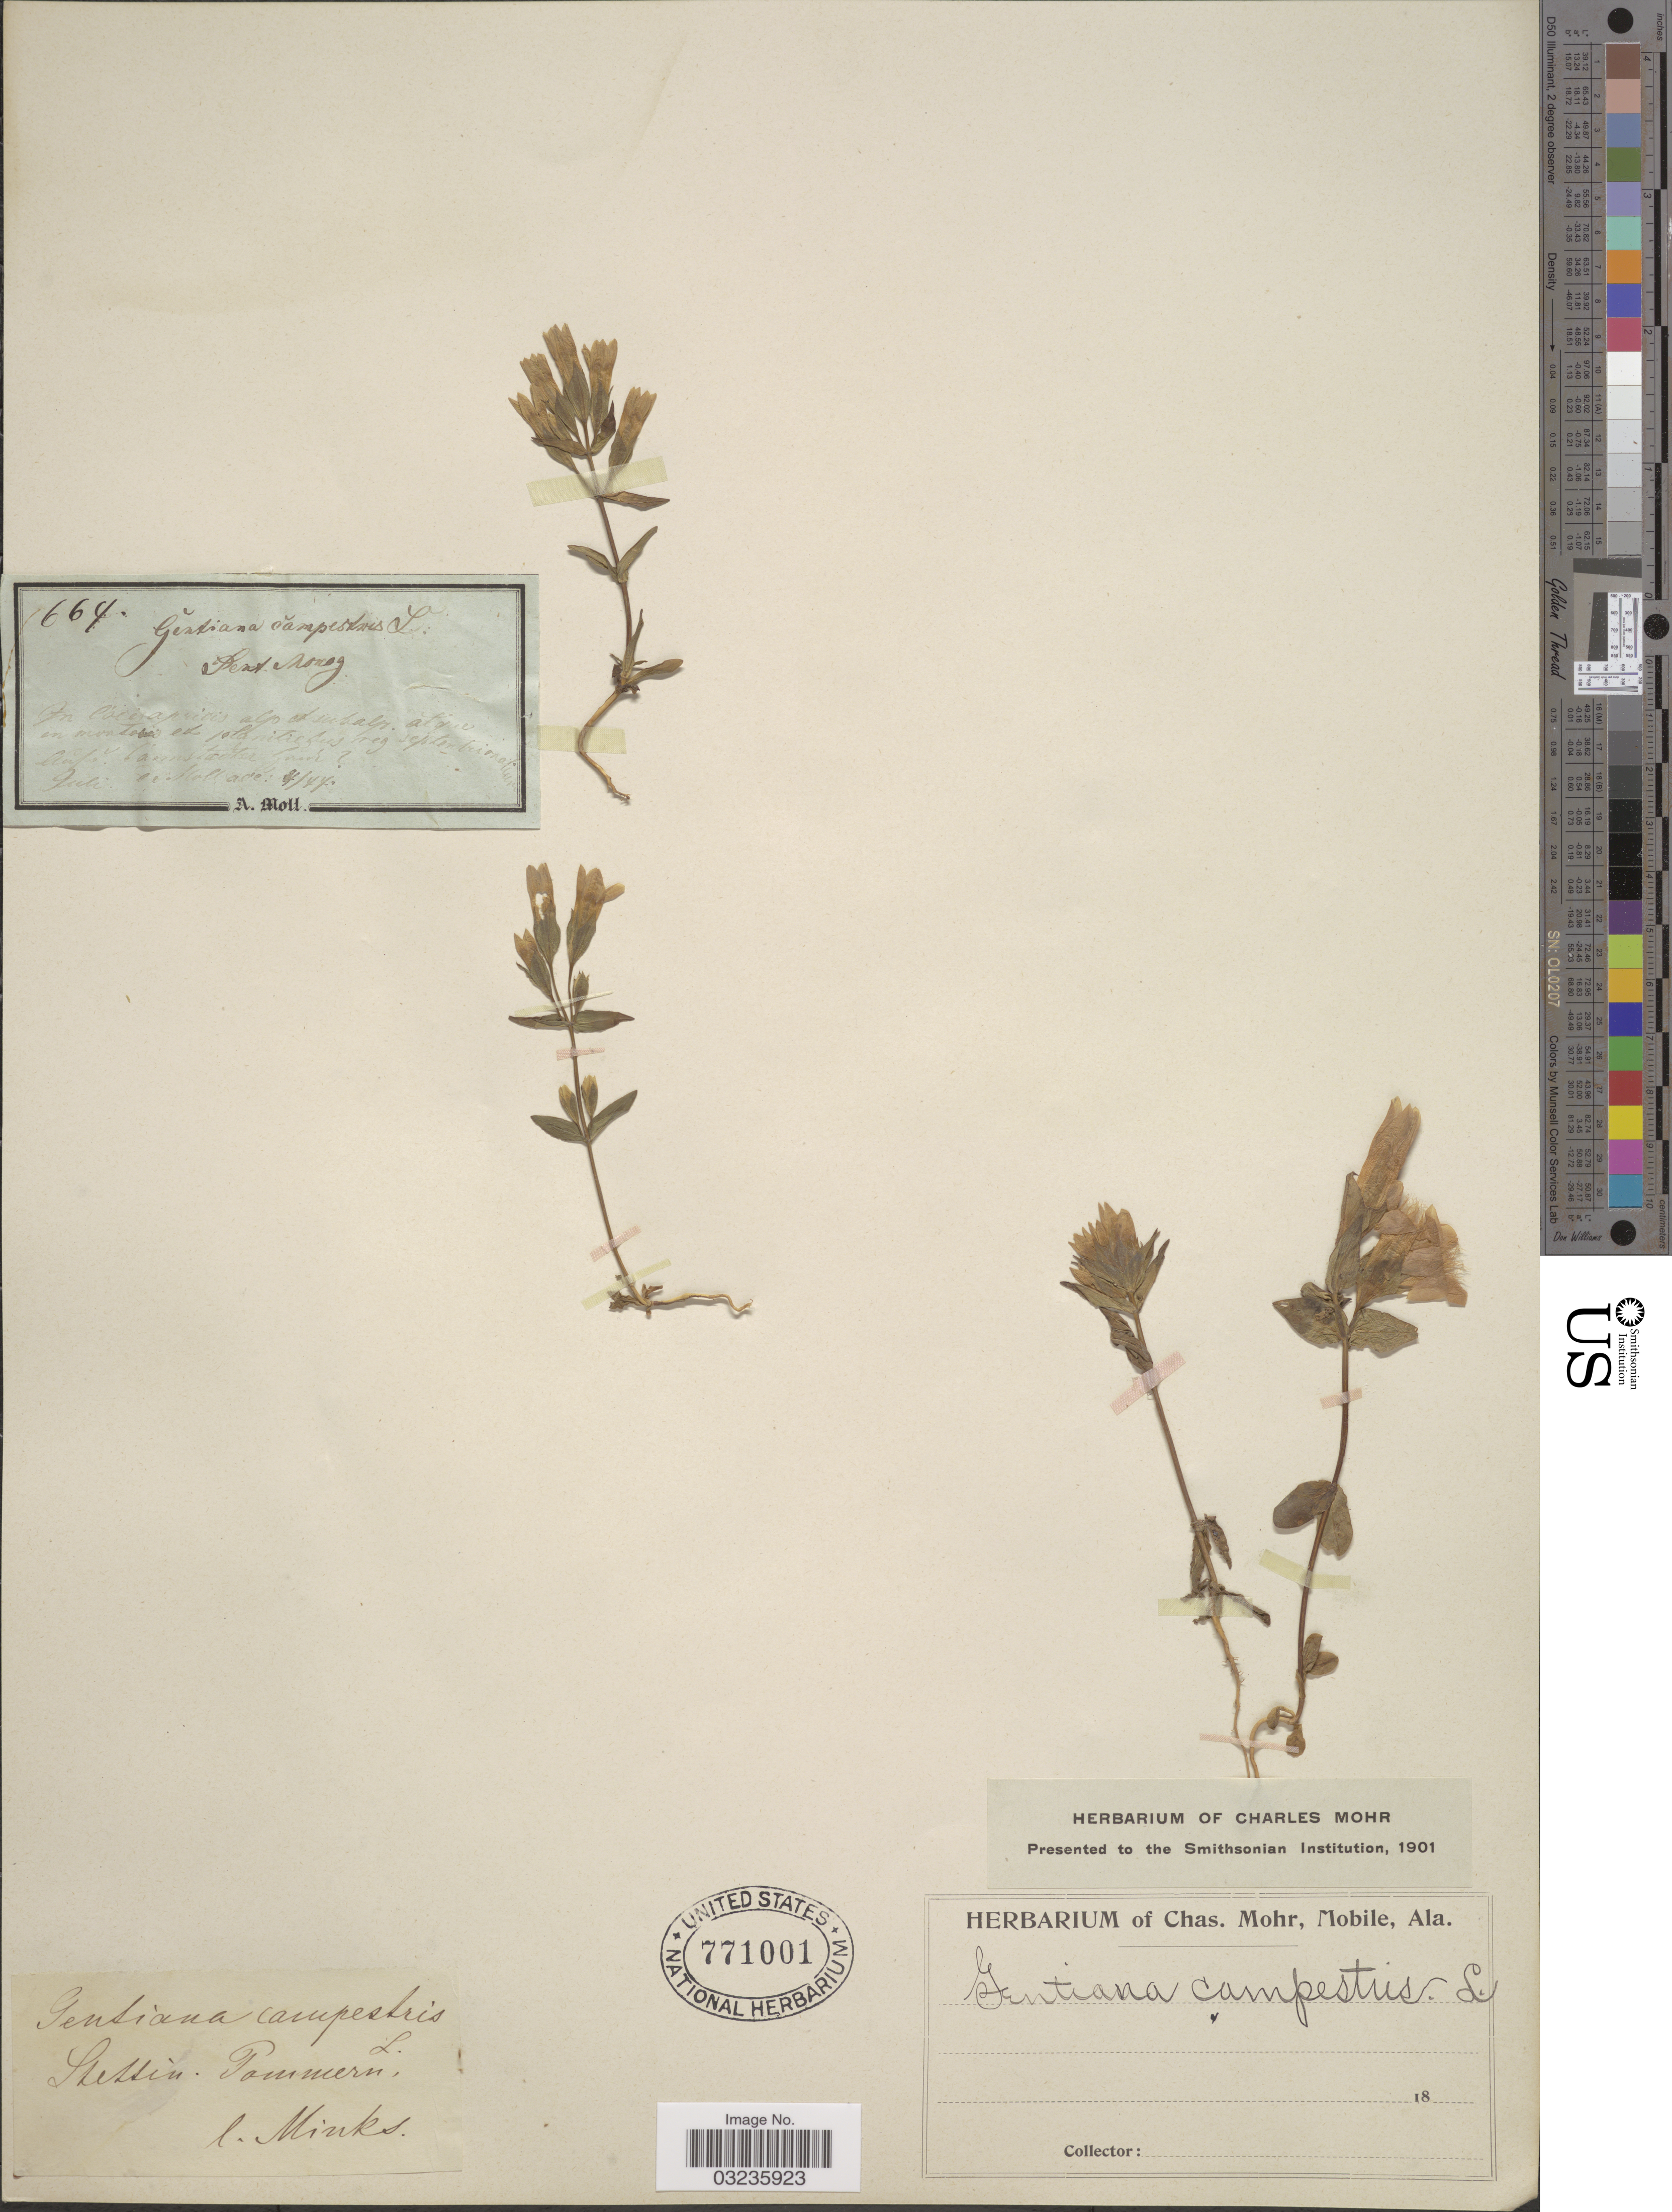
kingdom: Plantae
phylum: Tracheophyta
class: Magnoliopsida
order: Gentianales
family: Gentianaceae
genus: Gentiana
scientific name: Gentiana campestris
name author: L.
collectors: -. Minks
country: Poland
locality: Stettin. Pommern.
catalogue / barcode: US 771001-2